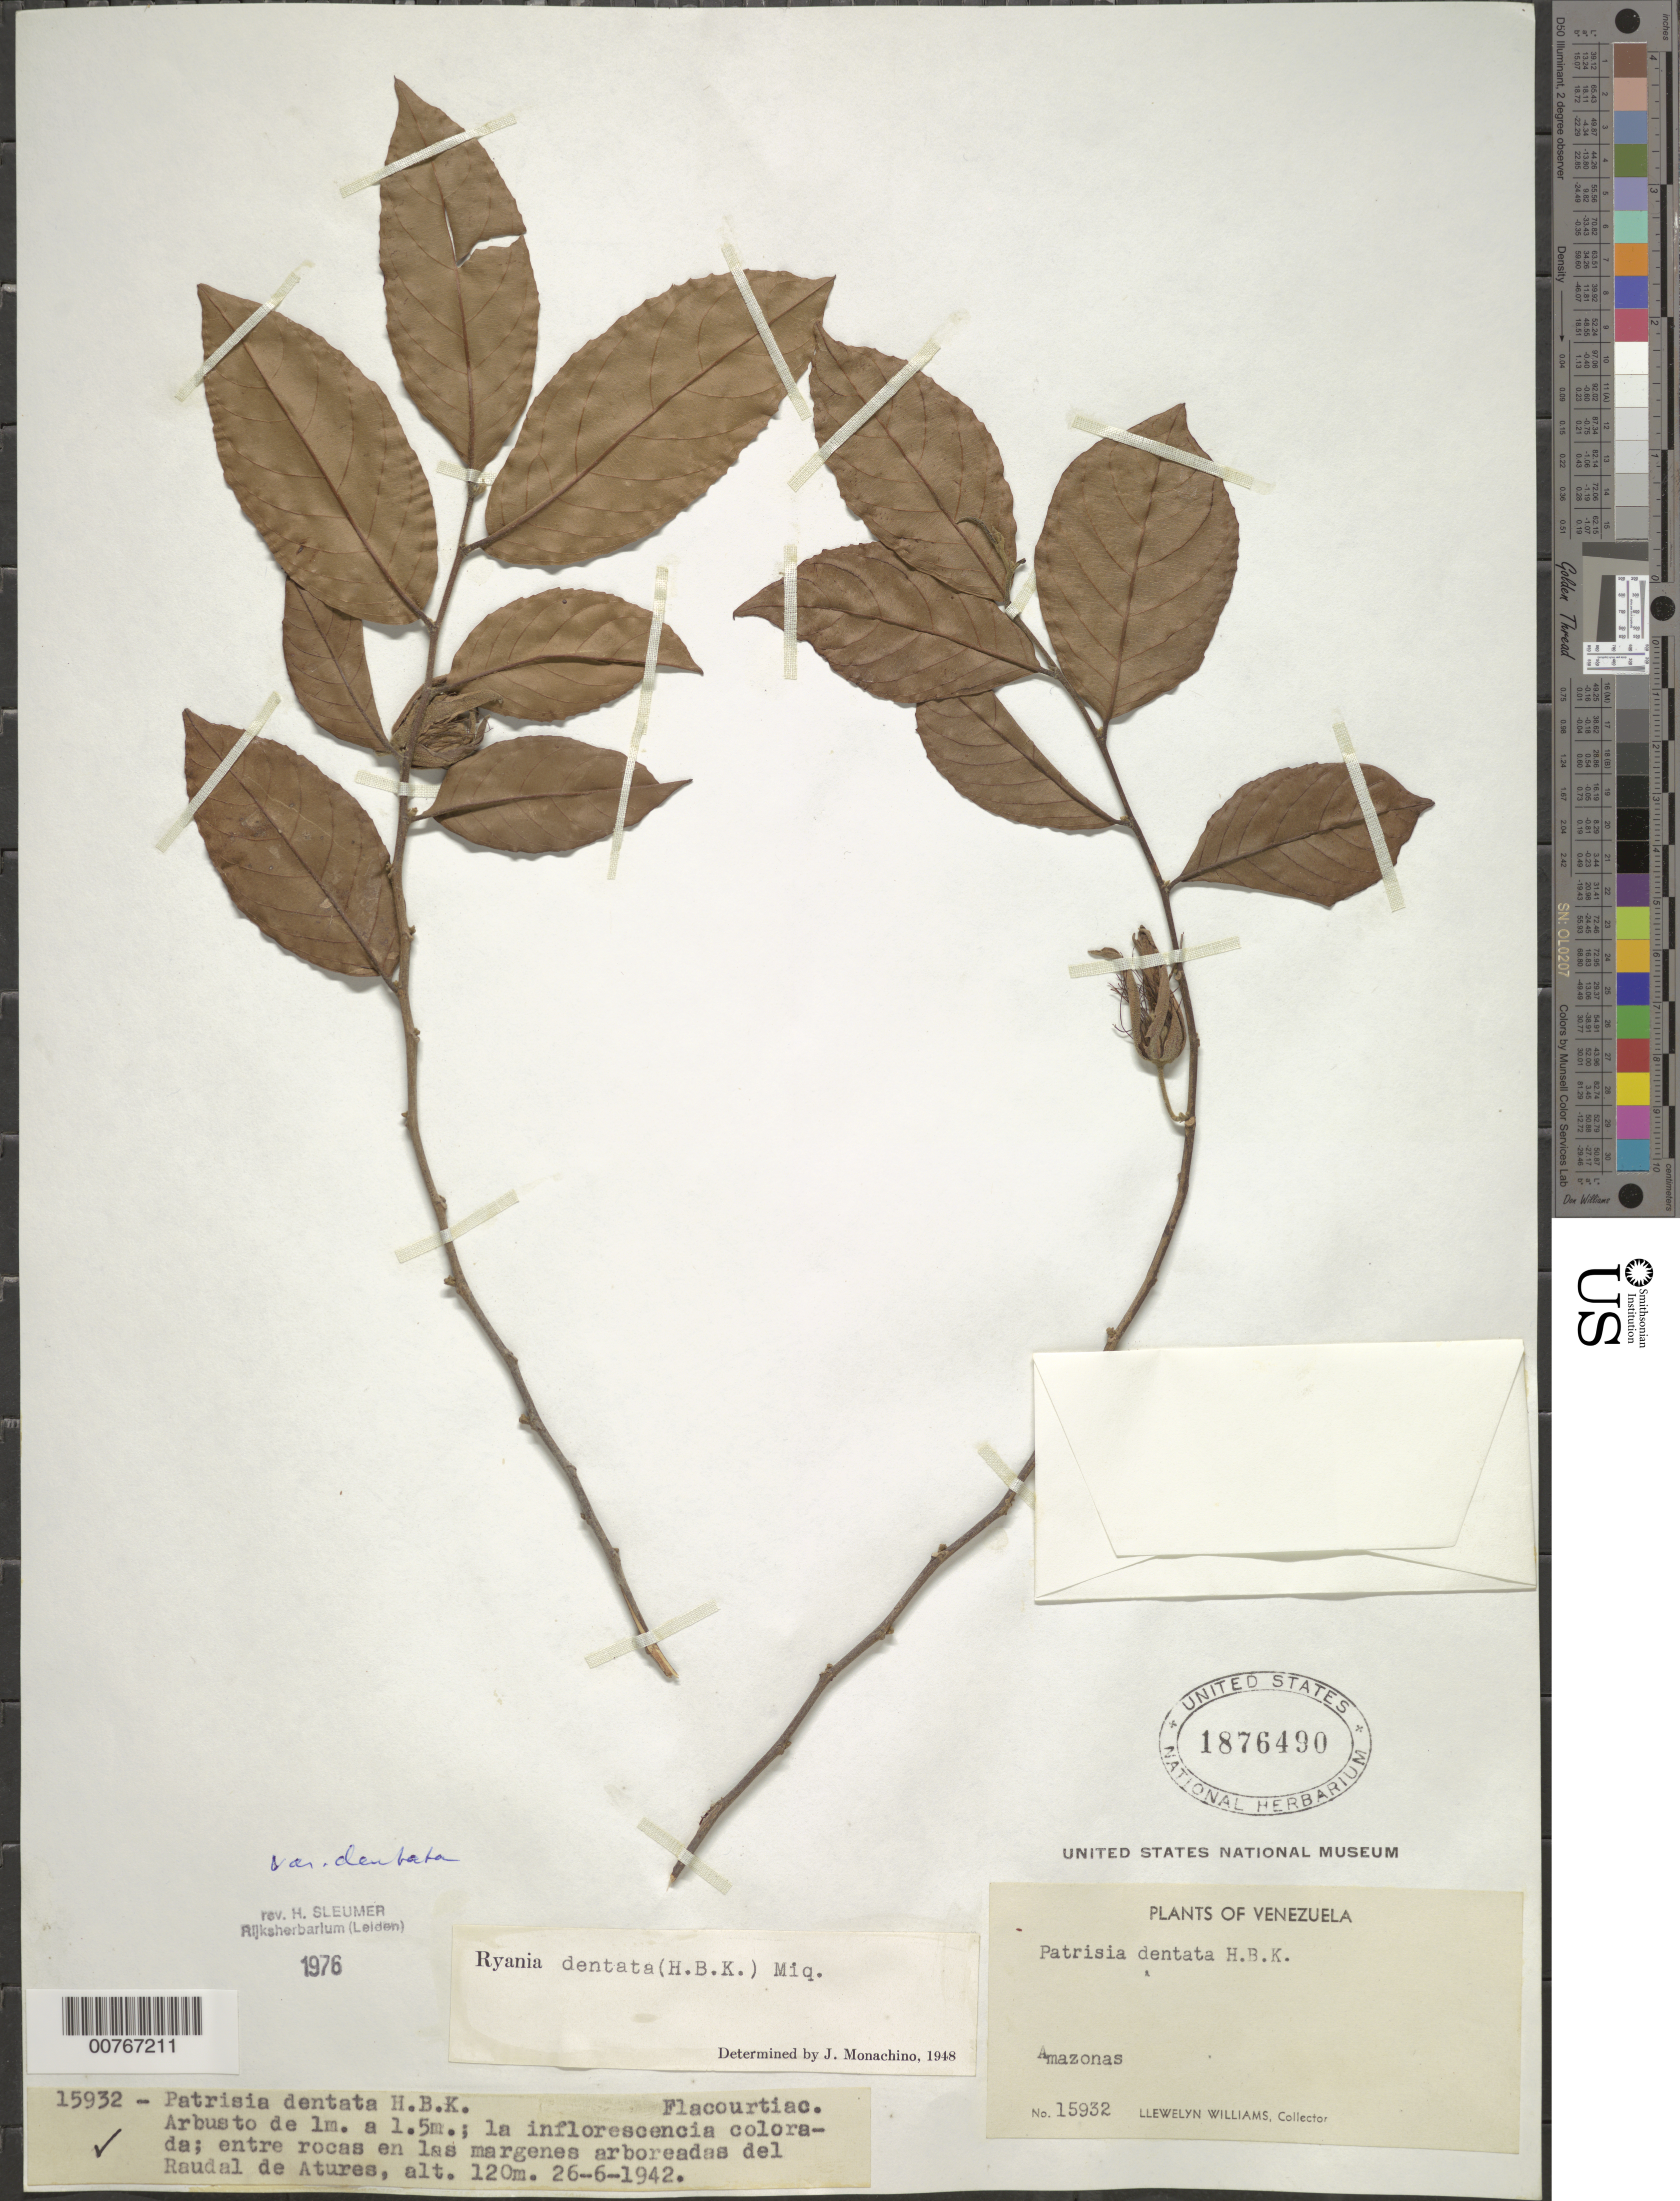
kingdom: Plantae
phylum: Tracheophyta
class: Magnoliopsida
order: Malpighiales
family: Salicaceae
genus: Ryania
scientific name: Ryania dentata var. dentata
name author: Miq.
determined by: Sleumer, H. O.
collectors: Ll. Williams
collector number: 15932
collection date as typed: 26-Jun-42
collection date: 1942-06-26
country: Venezuela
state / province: Amazonas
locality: Raudal de Atures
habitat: Entre rocas en las margenes arboreadas del raudal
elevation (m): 120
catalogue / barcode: US 1876490